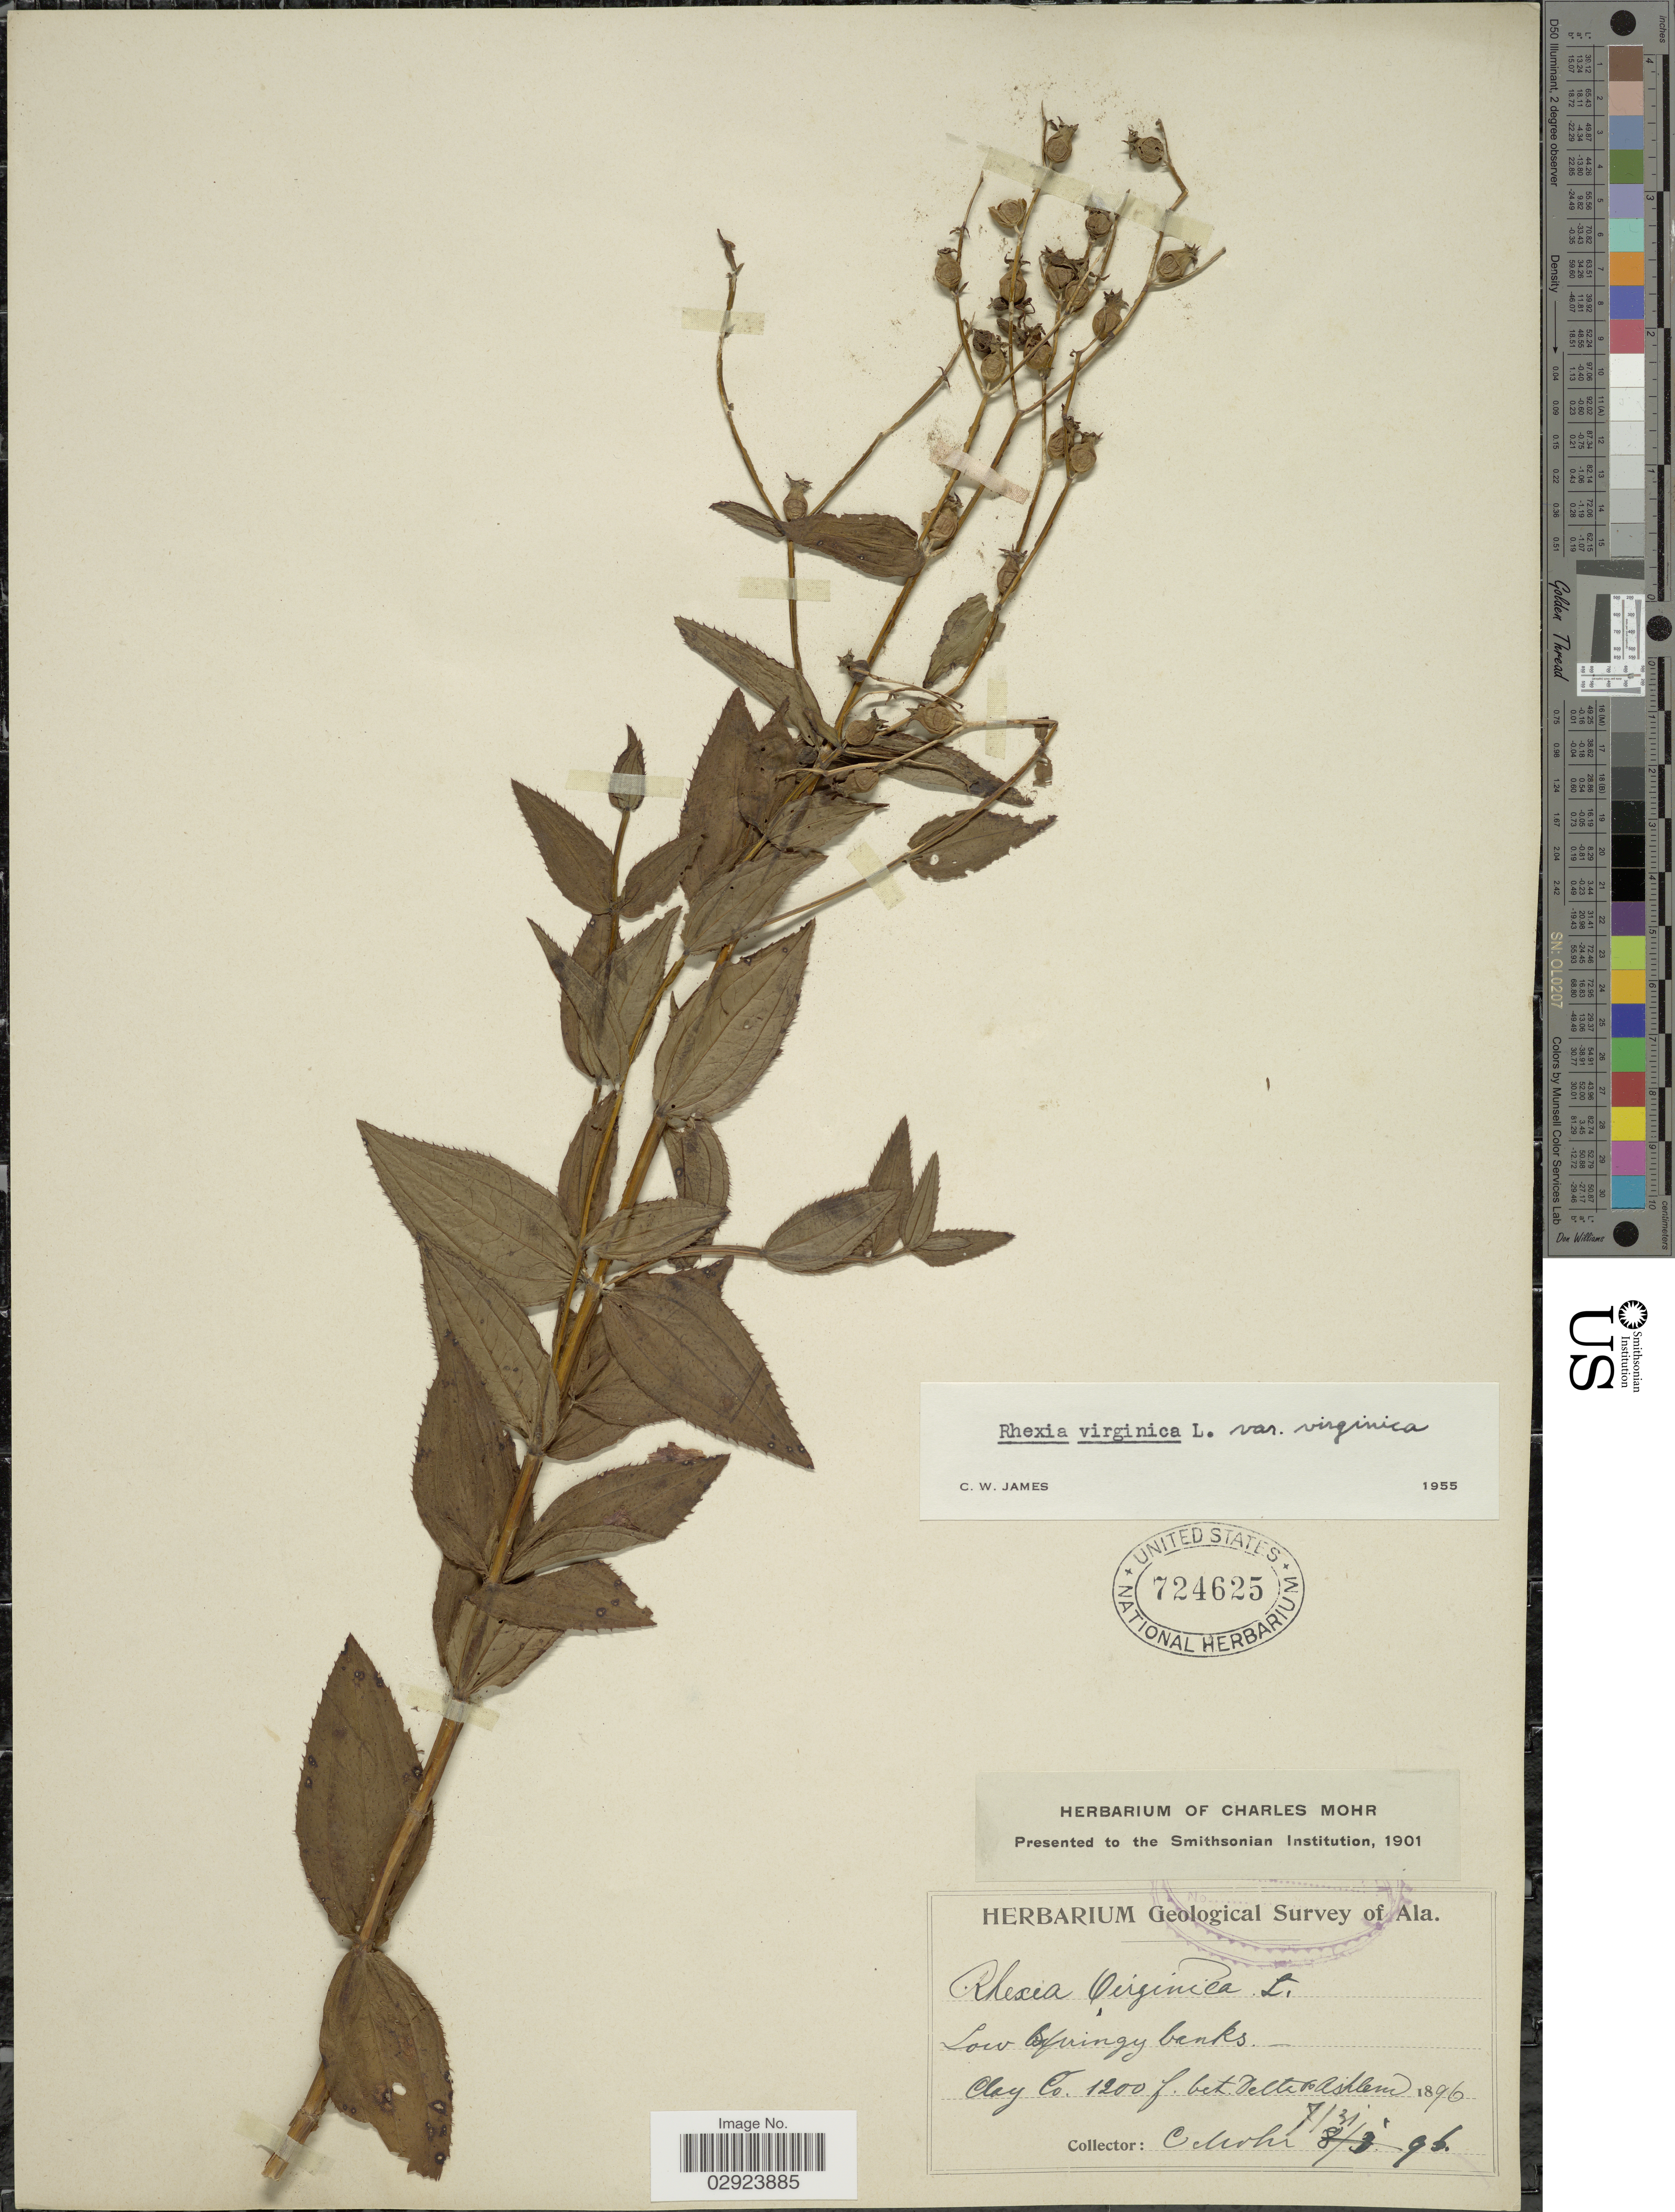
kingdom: Plantae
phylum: Tracheophyta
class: Magnoliopsida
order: Myrtales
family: Melastomataceae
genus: Rhexia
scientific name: Rhexia virginica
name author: L.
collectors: Mohr, C. T. (herbarium)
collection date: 1896-07-31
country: United States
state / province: Alabama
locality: Low springy banks. Clay Co. bet. Delta Co. Ashlem.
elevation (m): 366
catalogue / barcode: US 724625